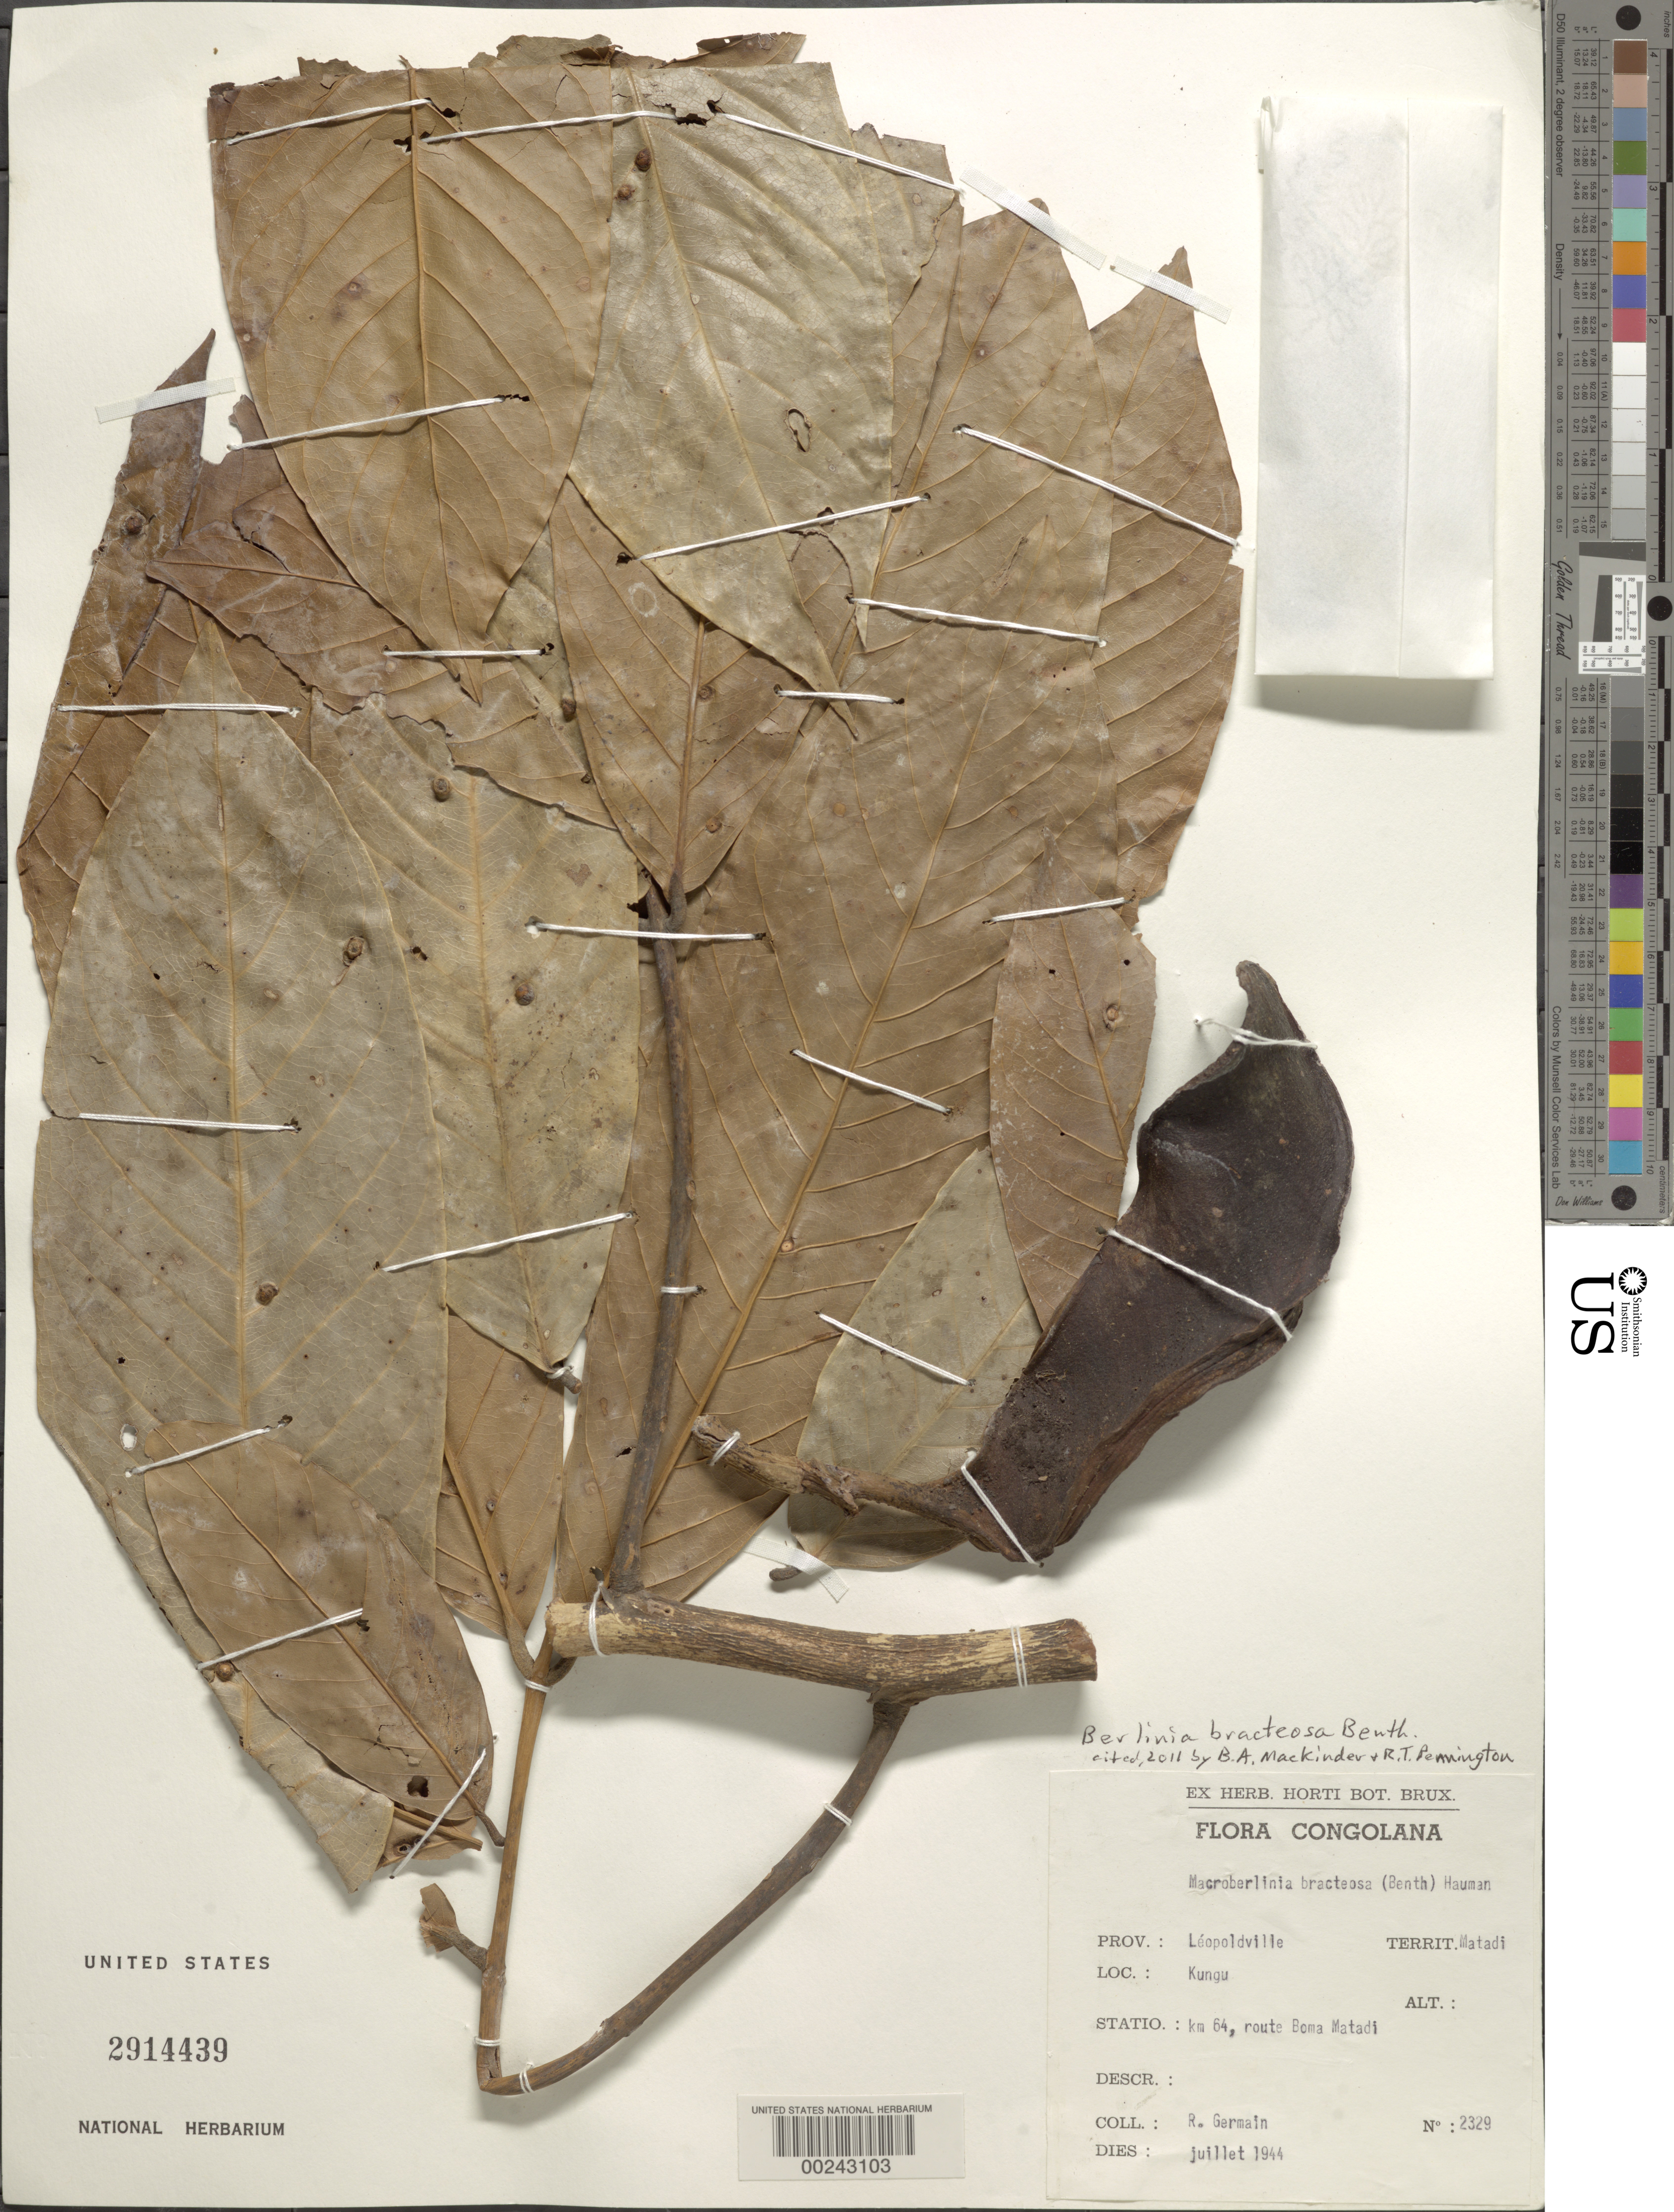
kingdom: Plantae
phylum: Tracheophyta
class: Magnoliopsida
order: Fabales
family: Fabaceae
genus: Berlinia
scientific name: Berlinia bracteosa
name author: Benth.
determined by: Smith, Stephen F., (US), NMNH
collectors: R. Germain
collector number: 2329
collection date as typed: Jul 1944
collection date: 1944-07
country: Congo, Democratic Republic of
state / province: Kinshasa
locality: Km 64 route boma matadi, kungu, matadi territ., leopoldville prov.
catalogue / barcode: US 2914439